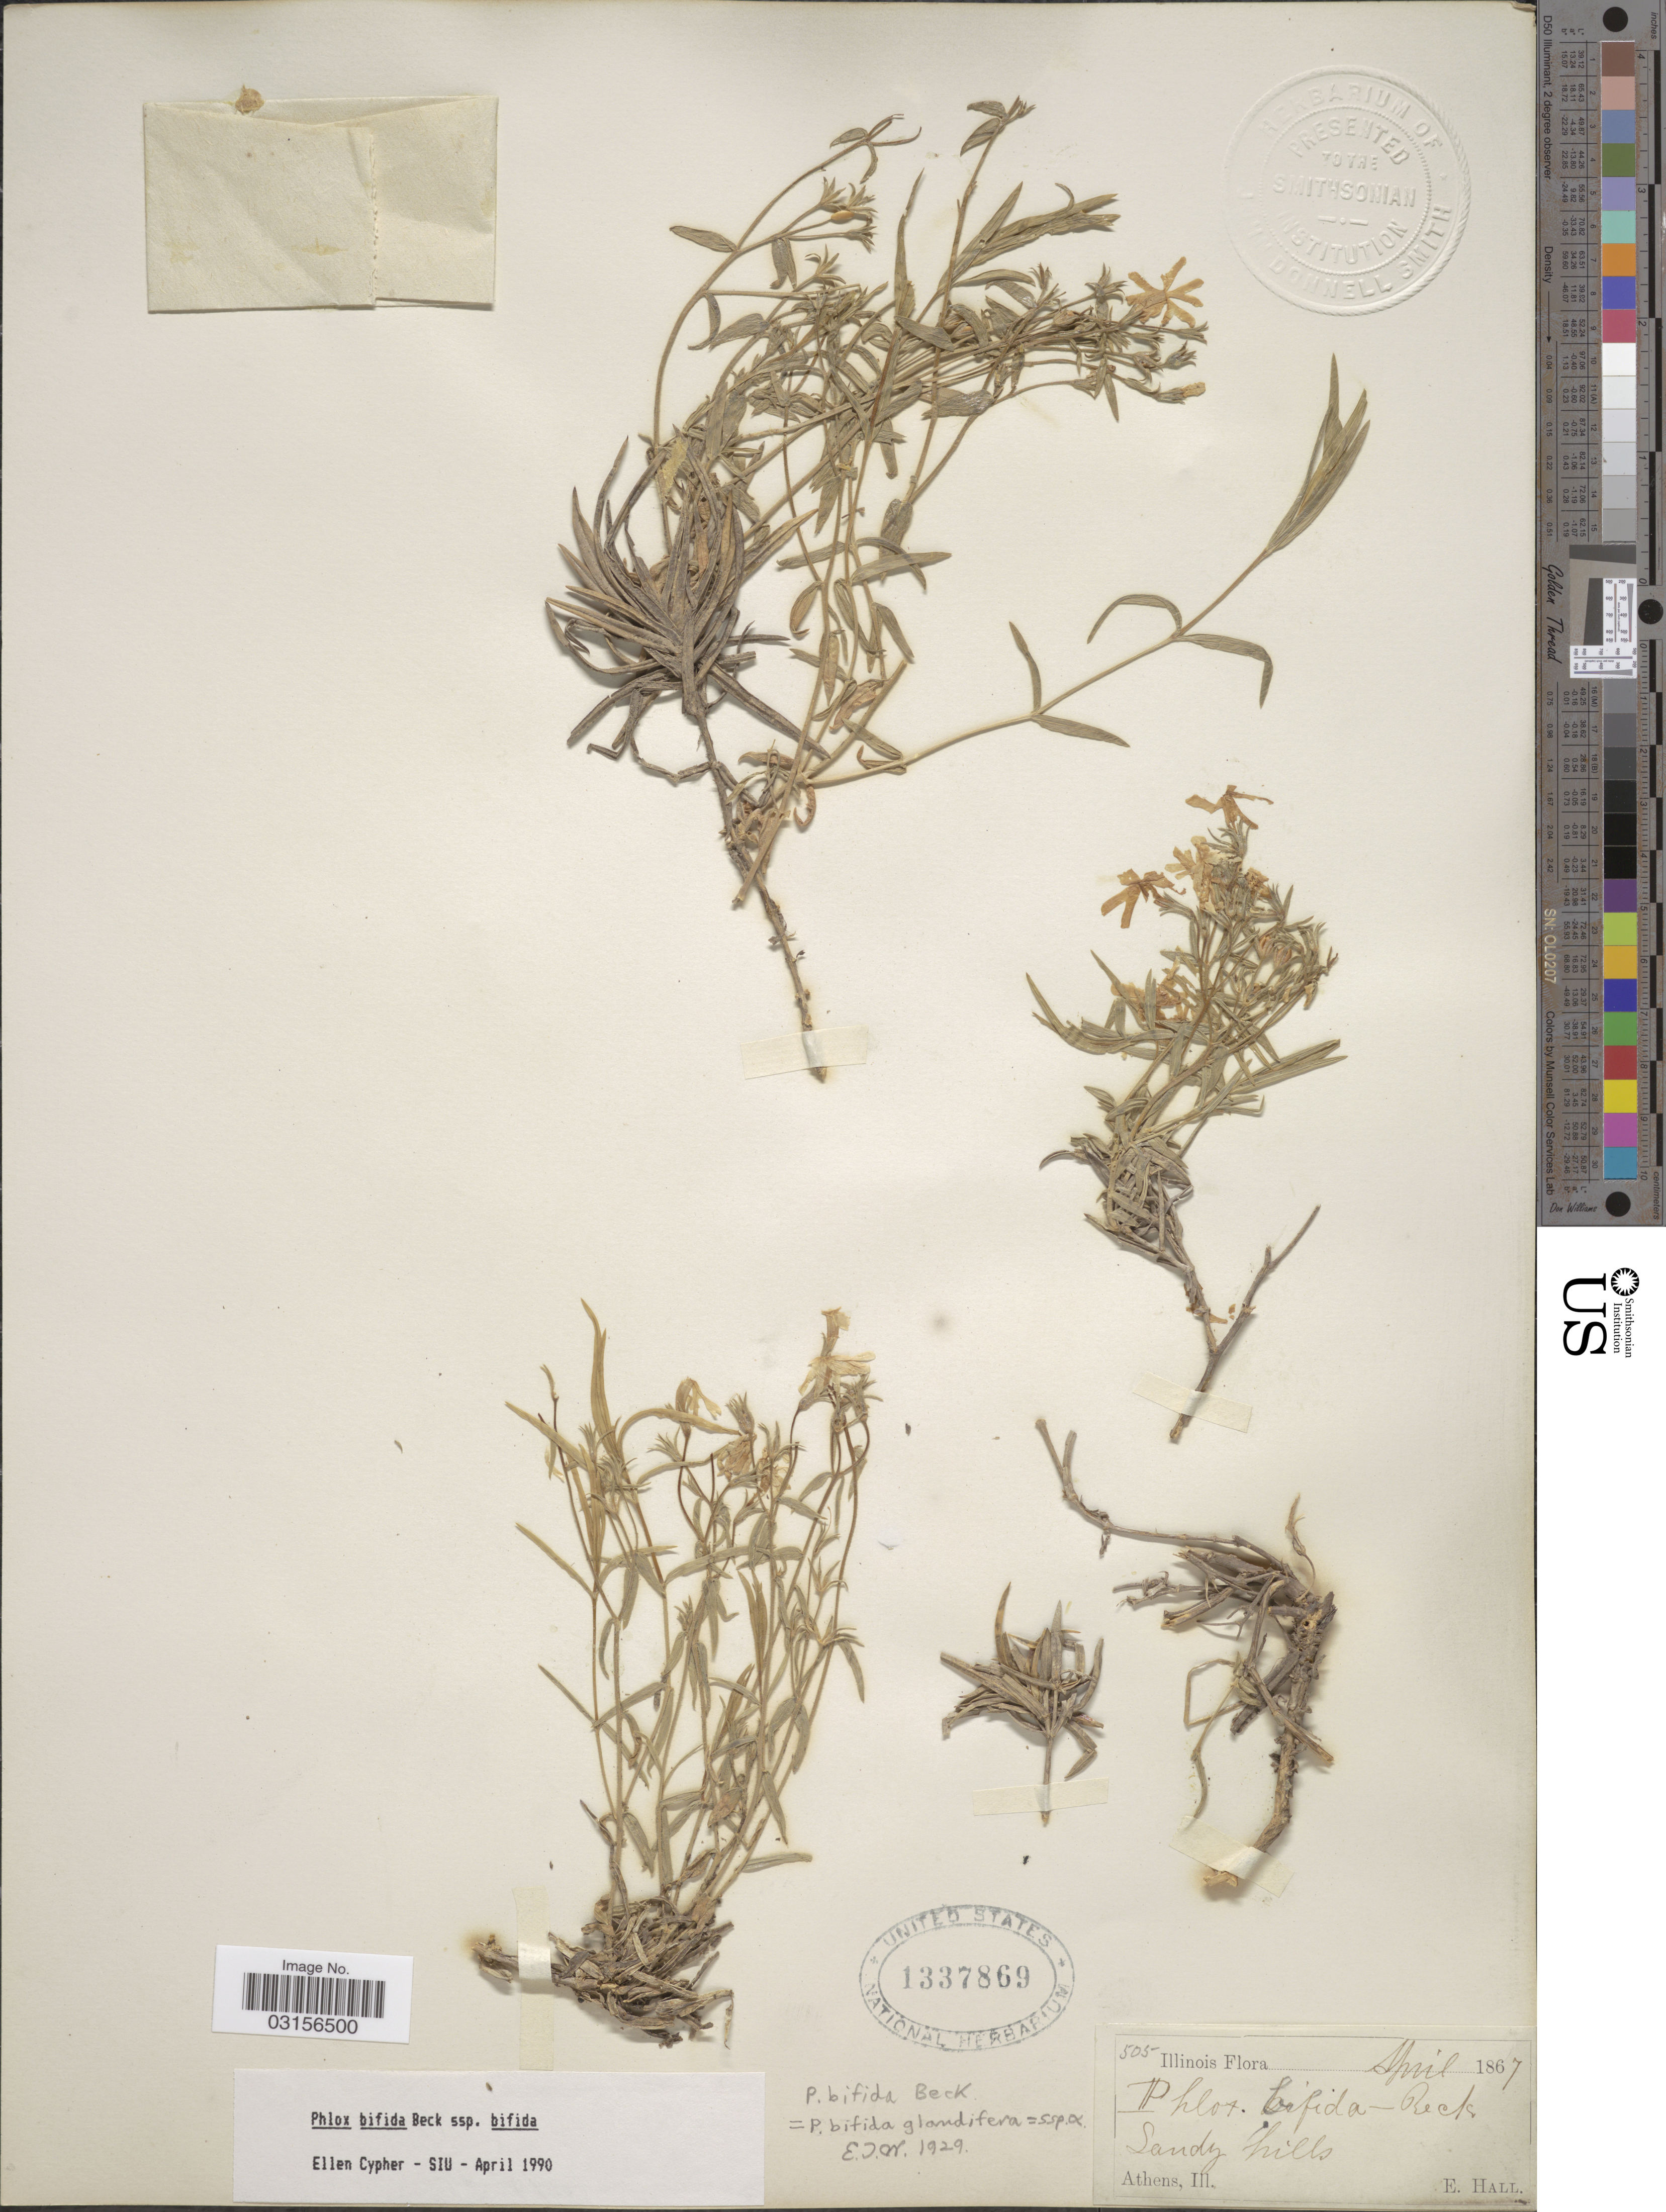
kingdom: Plantae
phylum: Tracheophyta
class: Magnoliopsida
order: Ericales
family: Polemoniaceae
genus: Phlox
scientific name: Phlox bifida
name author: L.C. Beck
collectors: E. Hall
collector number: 505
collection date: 1867-04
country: United States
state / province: Illinois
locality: Athens, Ill.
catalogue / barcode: US 1337869